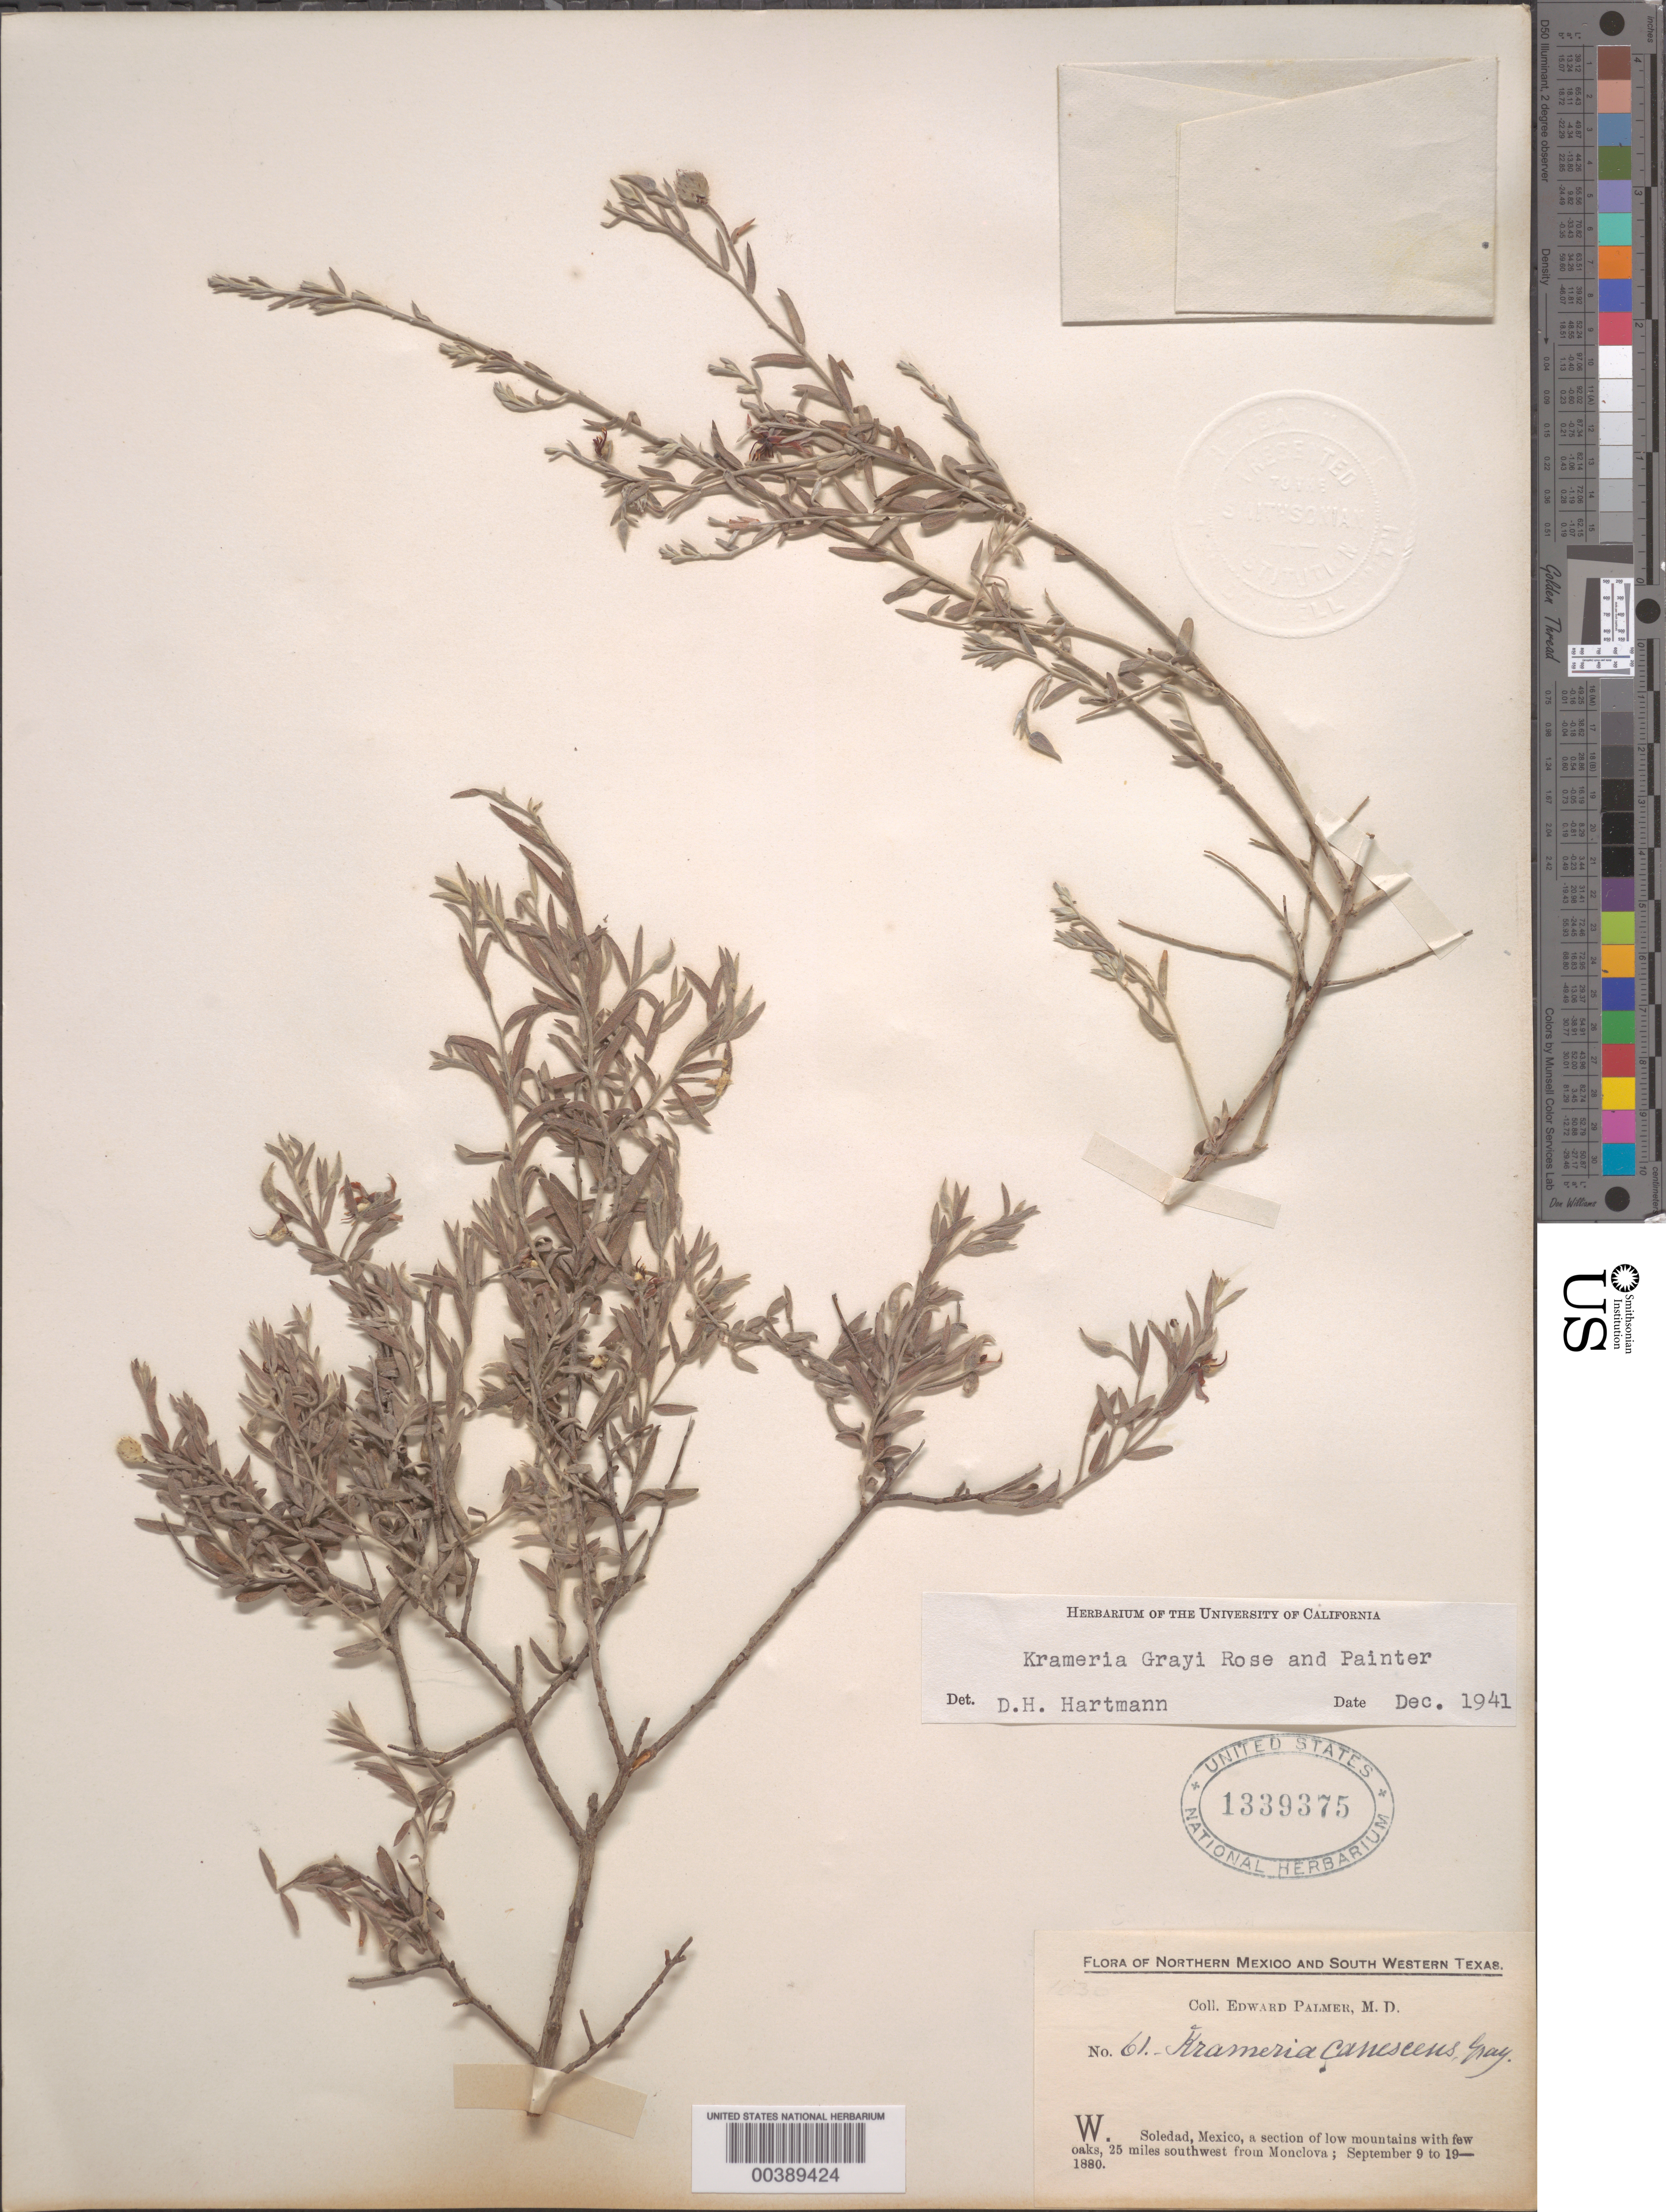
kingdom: Plantae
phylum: Tracheophyta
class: Magnoliopsida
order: Zygophyllales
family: Krameriaceae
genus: Krameria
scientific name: Krameria grayi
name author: Rose & J.H. Painter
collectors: E. Palmer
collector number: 61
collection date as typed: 09 Sep 1880 to 18 Sep 1880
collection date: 1880-09-09/1880-09-18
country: Mexico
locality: Soledad, 25 mi sw from Monclova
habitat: Low mountains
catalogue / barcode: US 1339375